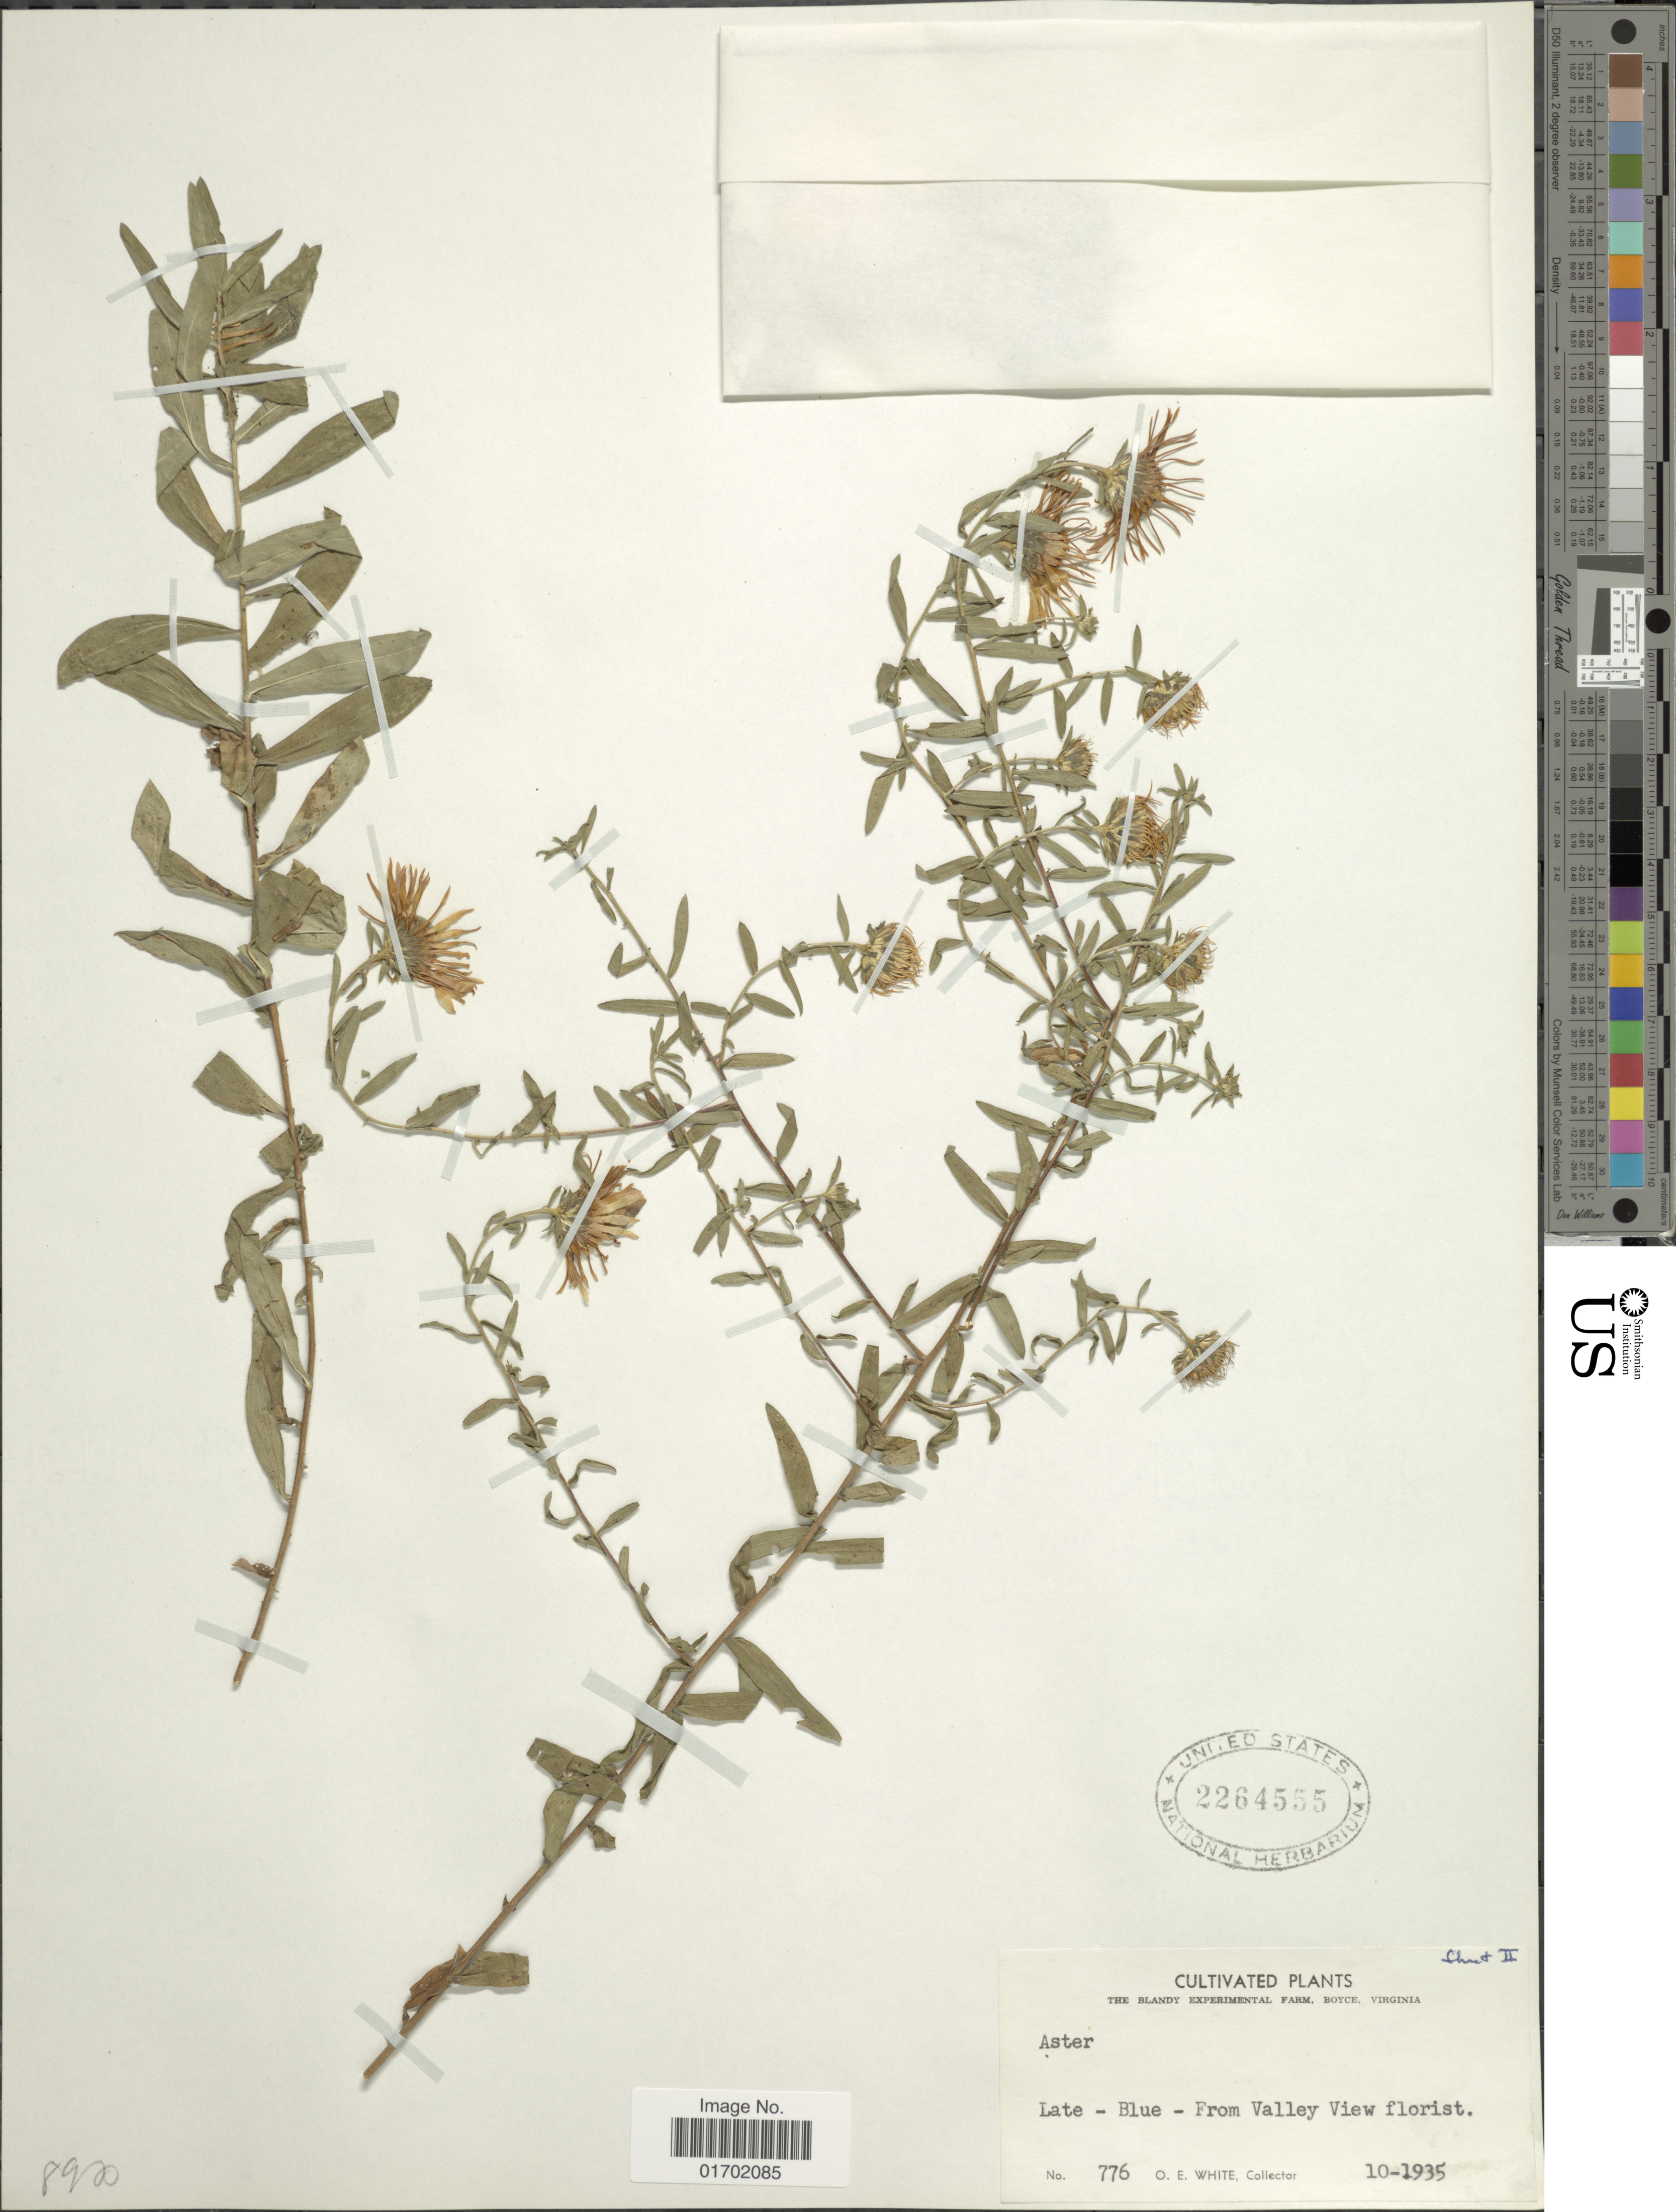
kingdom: Plantae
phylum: Tracheophyta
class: Magnoliopsida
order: Asterales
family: Asteraceae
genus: Symphyotrichum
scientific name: Symphyotrichum pilosum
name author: (Willd.) G.L. Nesom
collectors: O. E. White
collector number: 776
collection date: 1935-10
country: United States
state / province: Virginia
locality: The Blandy Experimenta; Farm, Boyce. From Valley View florist.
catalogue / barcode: US 2264555